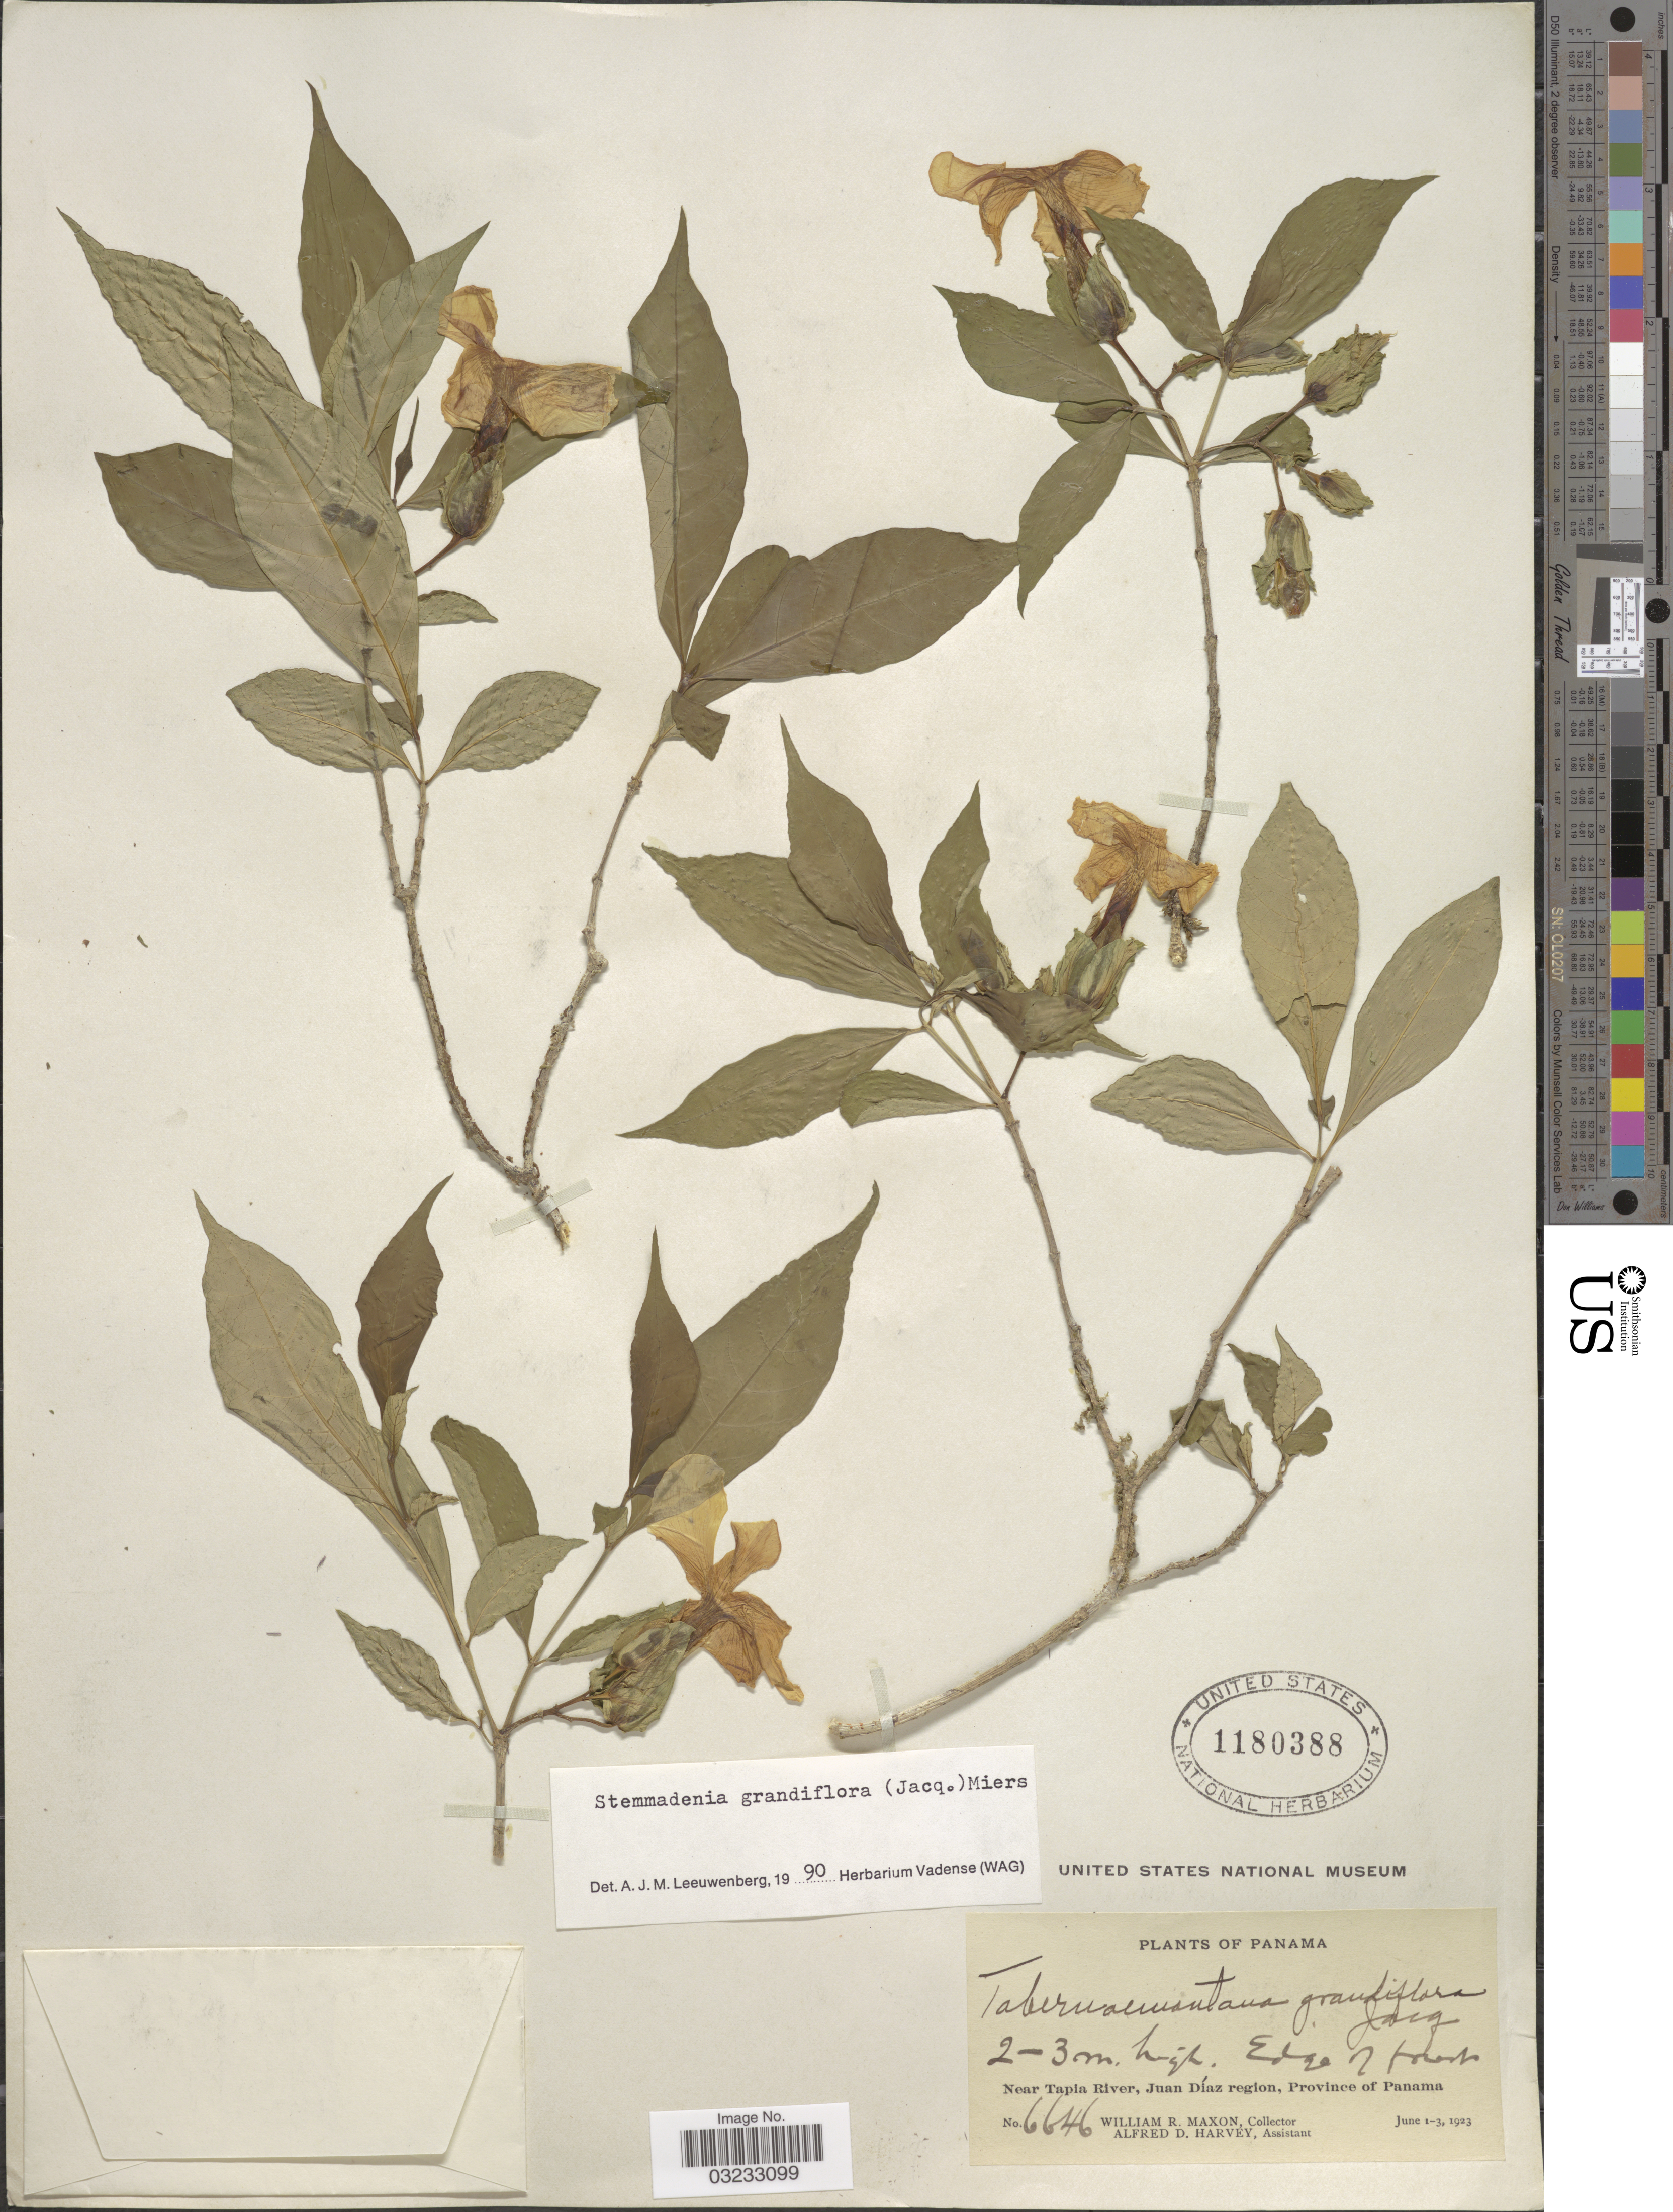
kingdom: Plantae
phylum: Tracheophyta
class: Magnoliopsida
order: Gentianales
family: Apocynaceae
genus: Stemmadenia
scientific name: Stemmadenia grandiflora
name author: (Jacq.) Miers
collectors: W. R. Maxon & A. D. Harvey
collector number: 6646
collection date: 1923-06-01/1923-06-03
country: Panama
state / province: Panamá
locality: Near Tapia River, Juan Díaz region.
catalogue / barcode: US 1180388